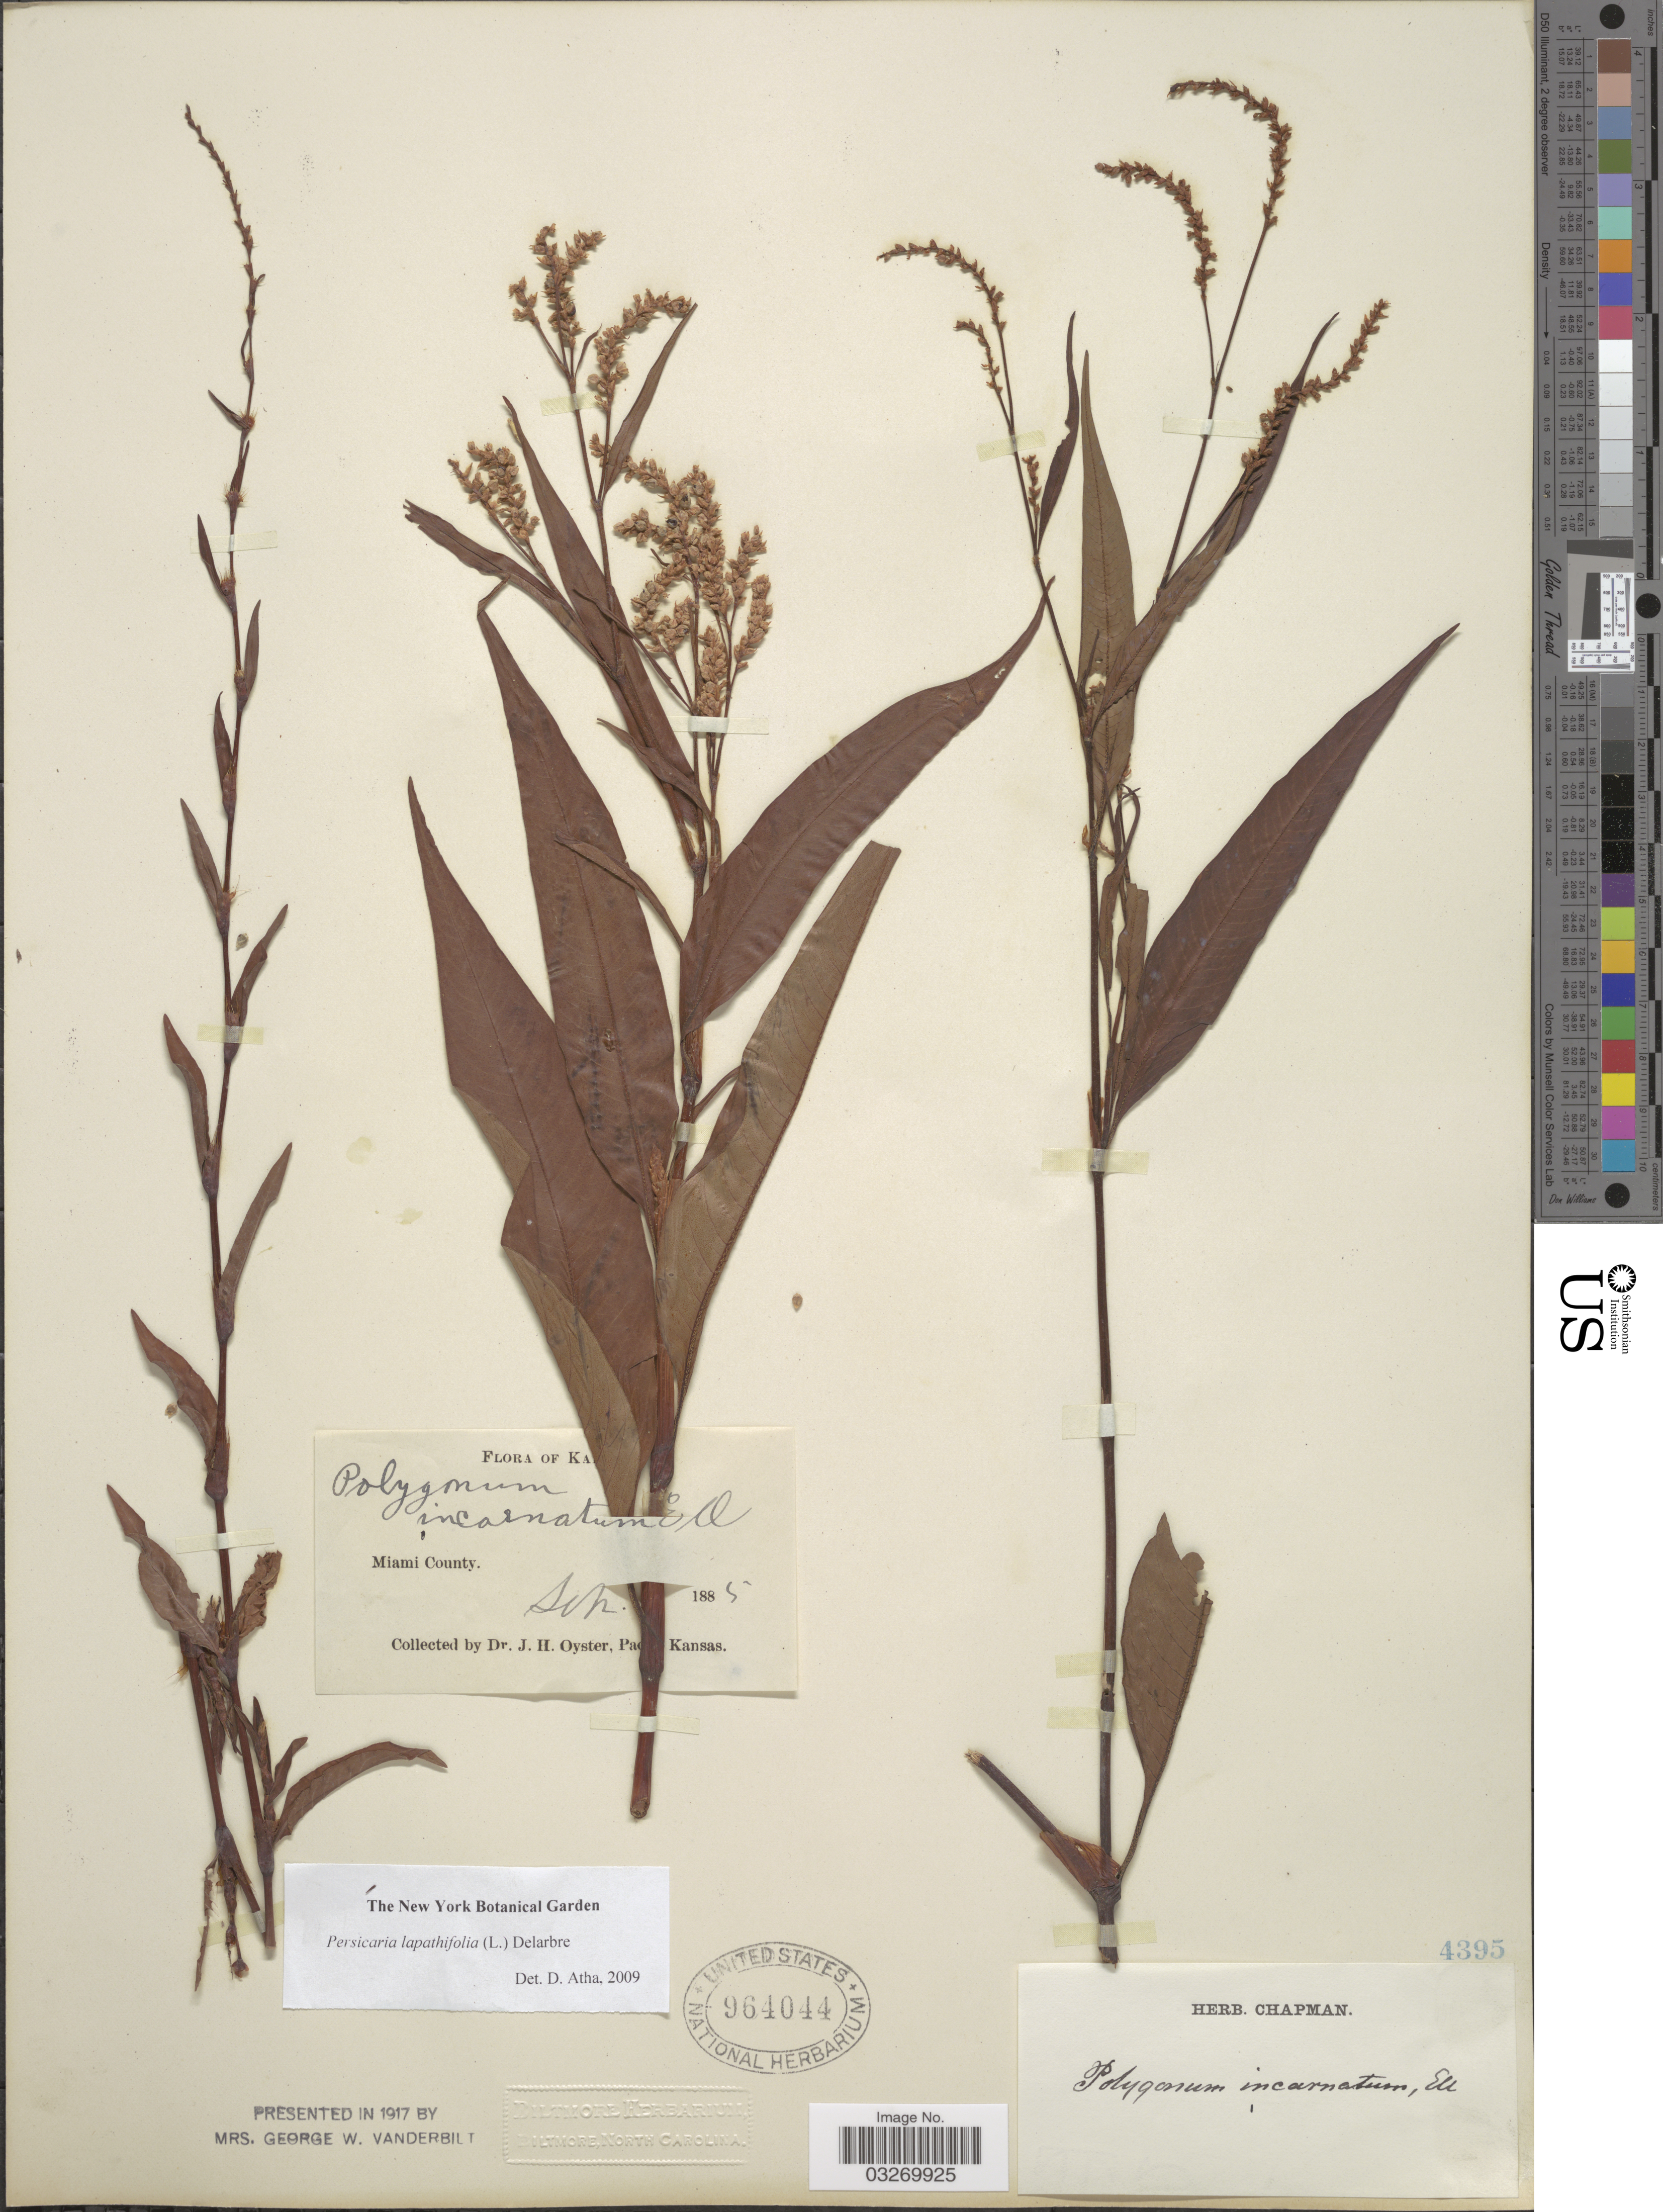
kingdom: Plantae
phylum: Tracheophyta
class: Magnoliopsida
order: Caryophyllales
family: Polygonaceae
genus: Persicaria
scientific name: Persicaria lapathifolia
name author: (L.) Delarbre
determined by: Atha, D. E.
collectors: J. H. Oyster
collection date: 1885-09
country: United States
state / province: Kansas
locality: Miami County.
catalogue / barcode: US 964044